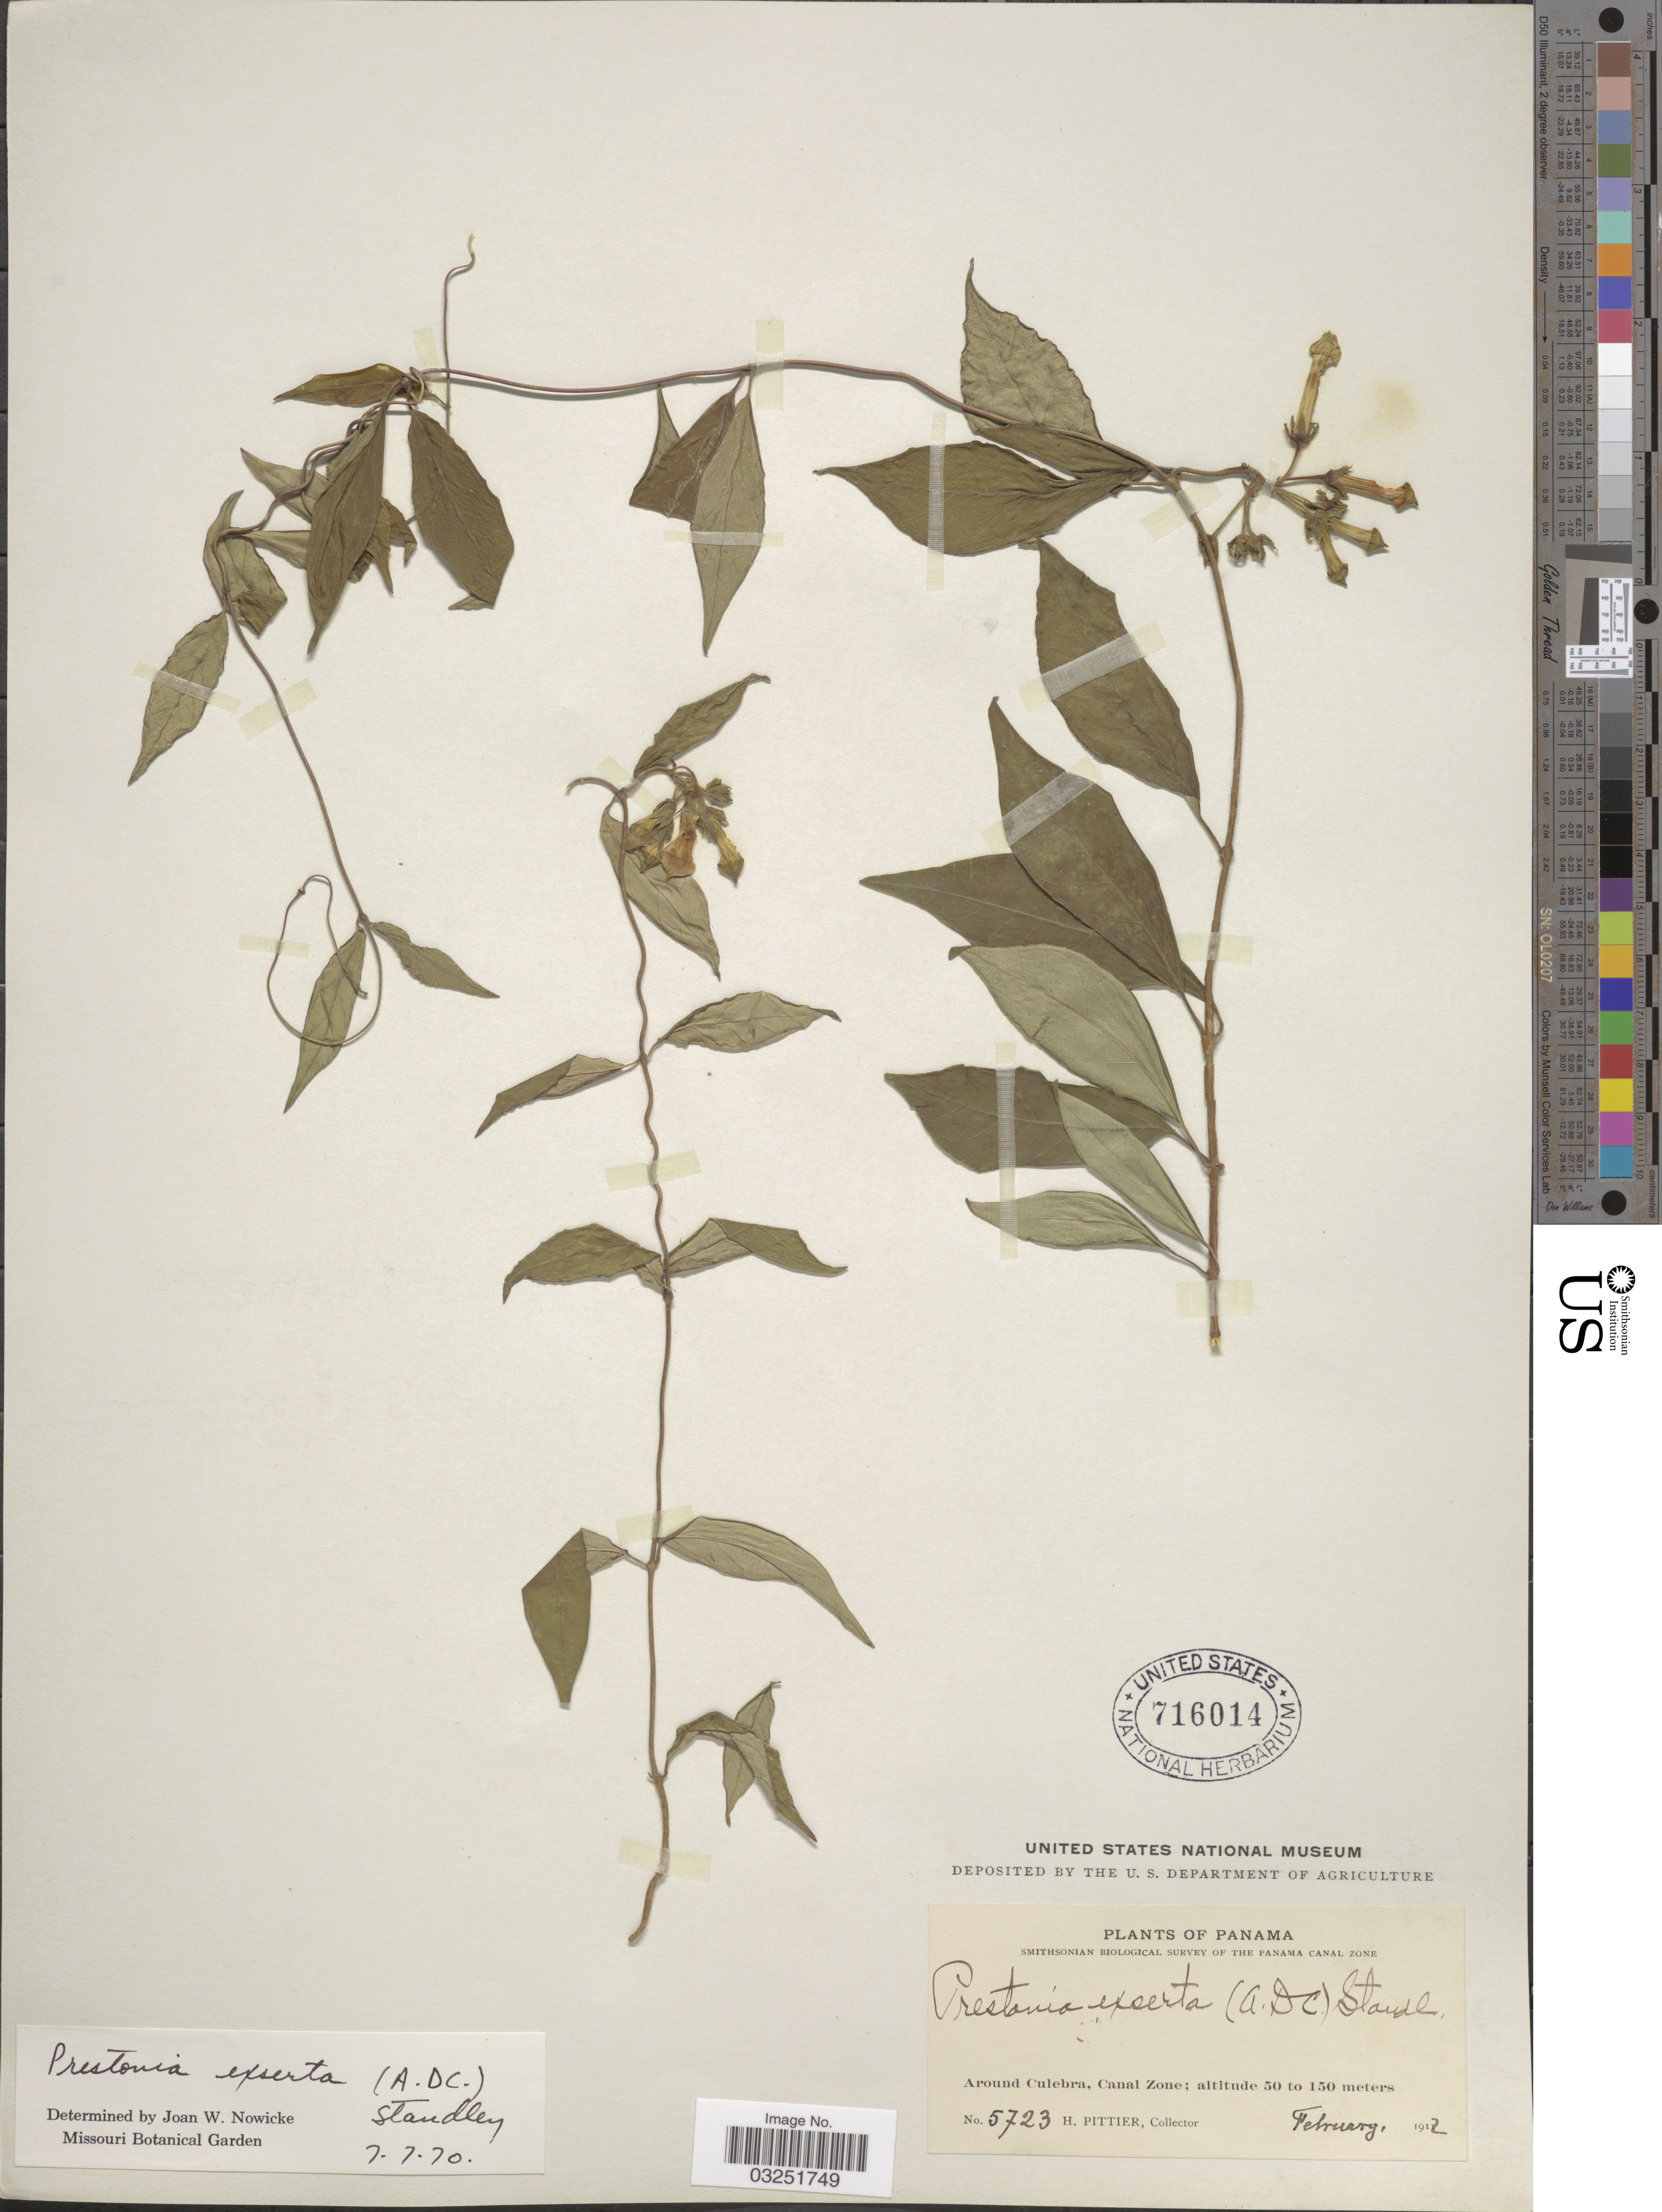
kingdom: Plantae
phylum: Tracheophyta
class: Magnoliopsida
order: Gentianales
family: Apocynaceae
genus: Prestonia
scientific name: Prestonia exserta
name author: (A. DC.) Standl.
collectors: H. F. Pittier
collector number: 5723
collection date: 1912-02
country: Panama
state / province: Colón / Panamá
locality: The Panama Canal Zone, Around Culebra, Canal Zone.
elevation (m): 50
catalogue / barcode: US 716014